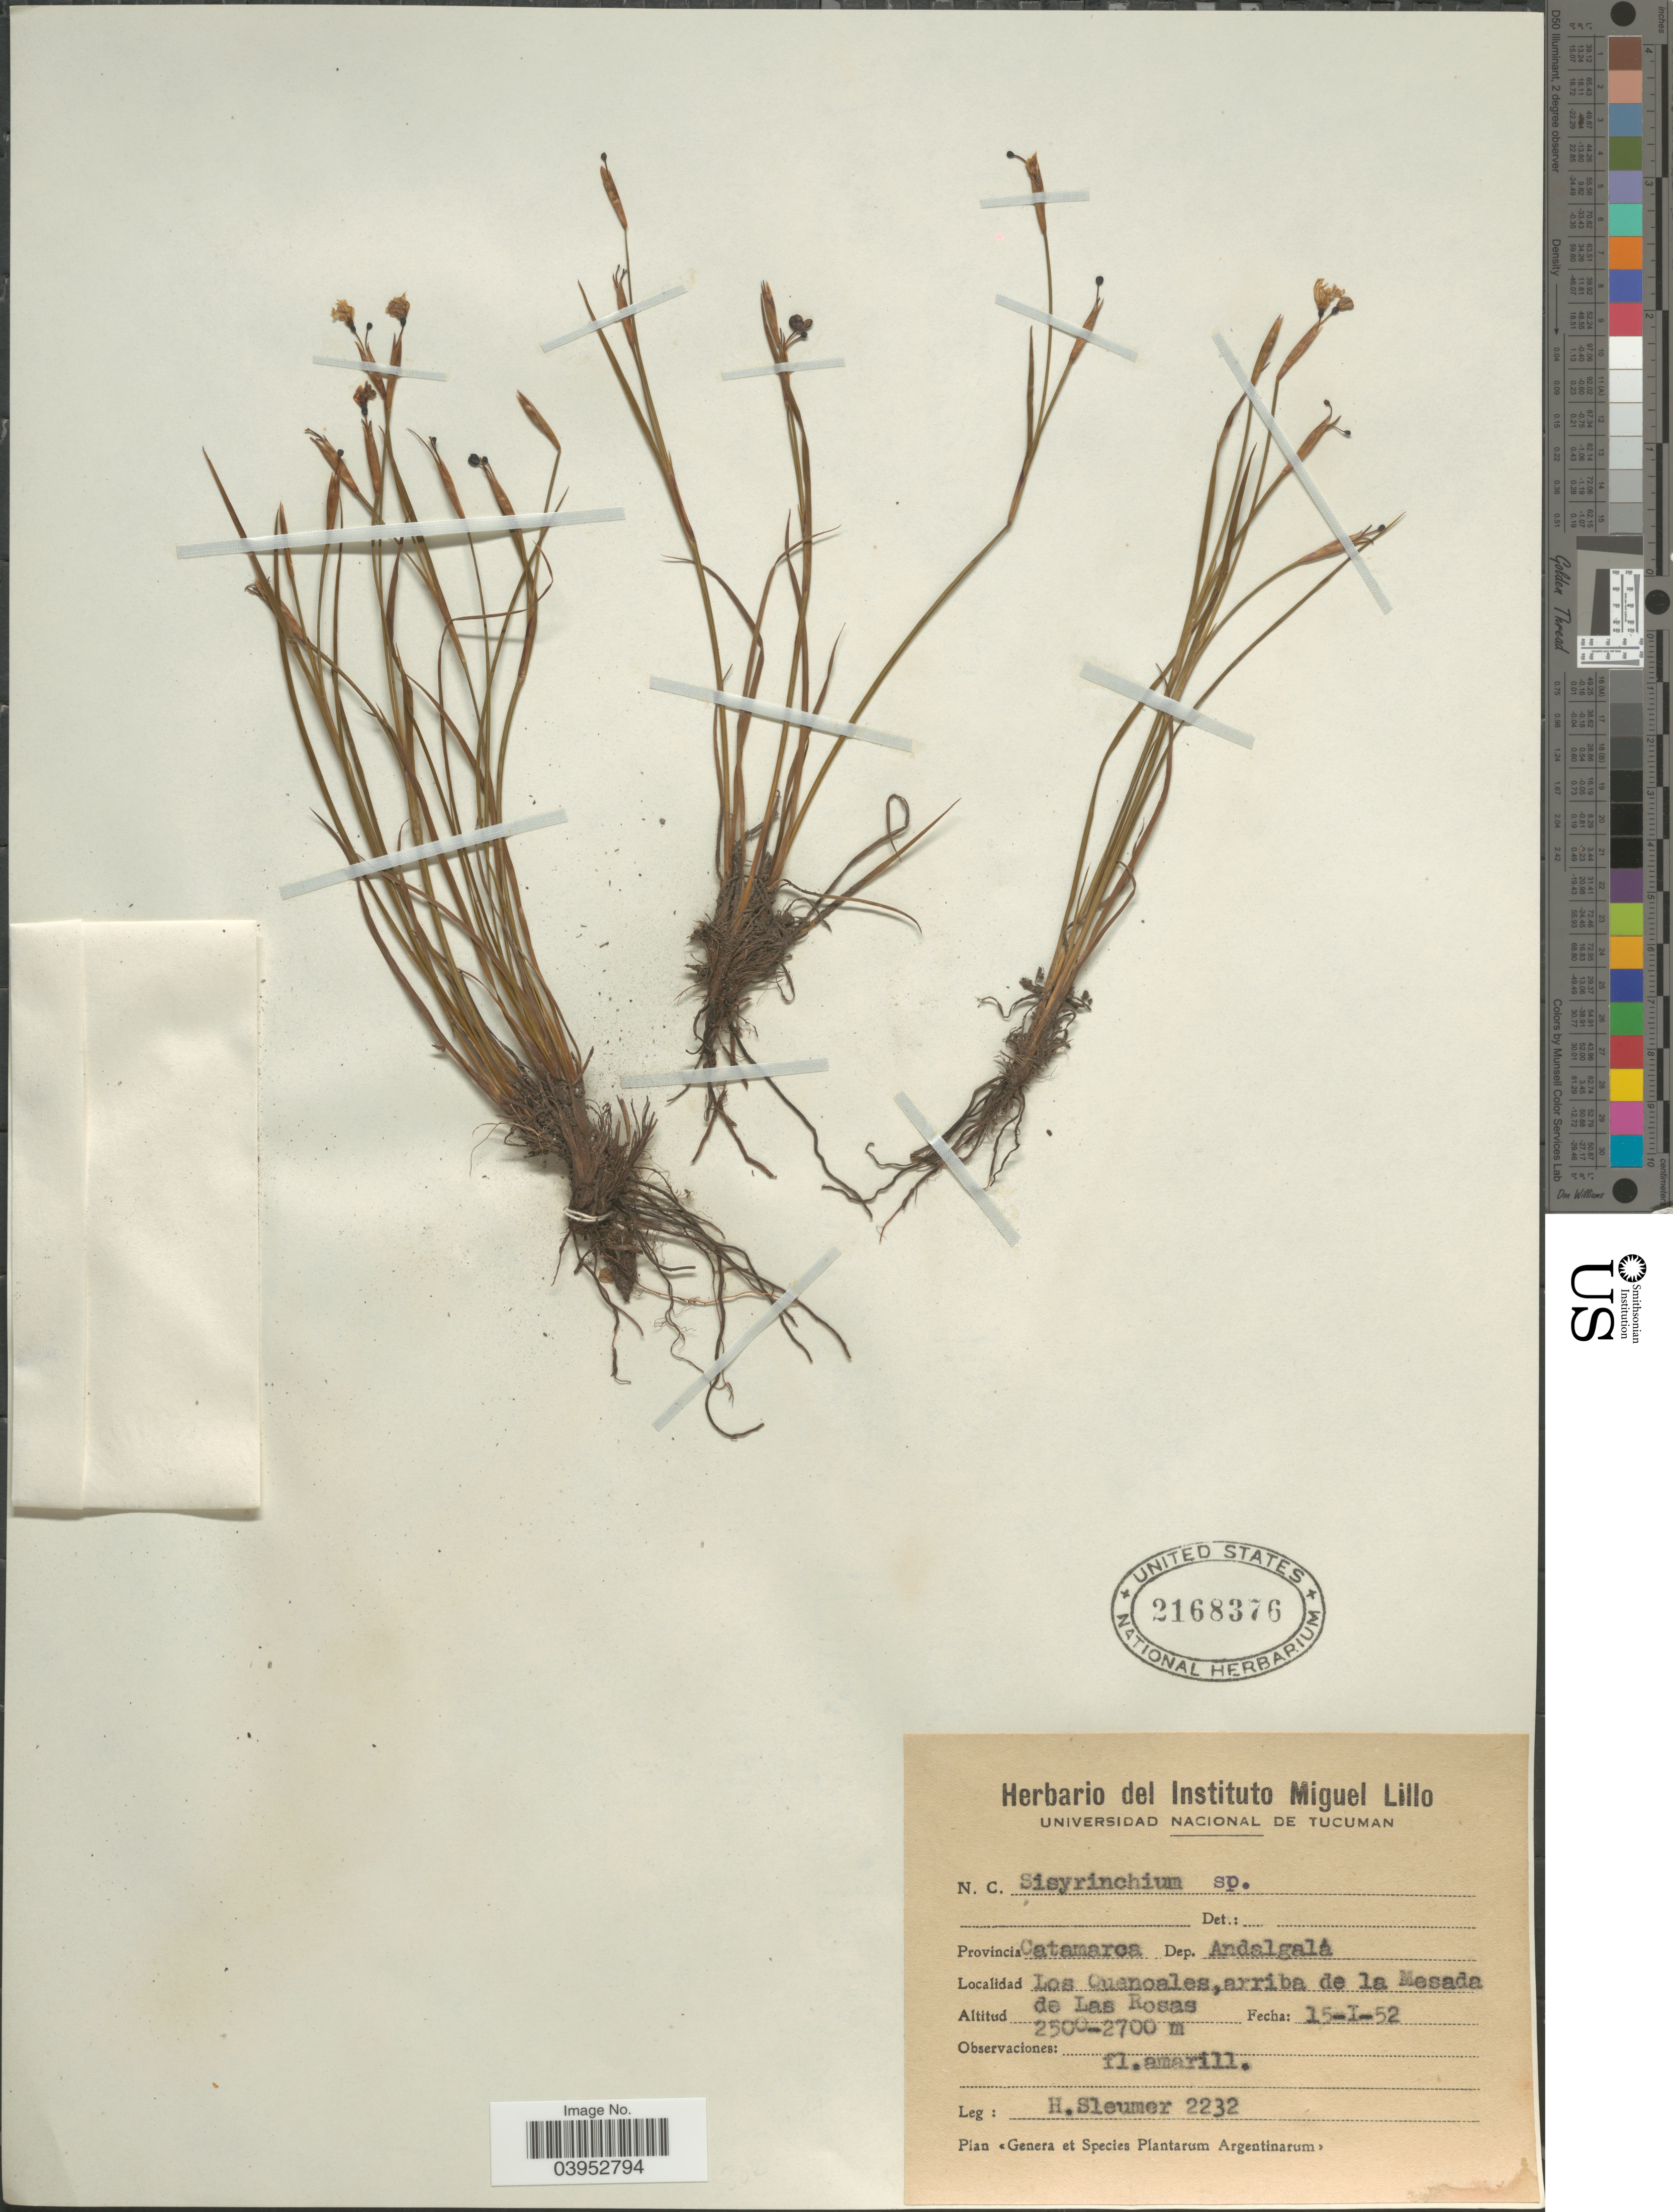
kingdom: Plantae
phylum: Tracheophyta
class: Liliopsida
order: Asparagales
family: Iridaceae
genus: Sisyrinchium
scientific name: Sisyrinchium sp.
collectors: H. O. Sleumer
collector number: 2232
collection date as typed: Transcribed d/m/y: 15/1/52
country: Argentina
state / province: Catamarca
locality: Dep. Andalgalá. Los Quenoales, arriba de la Mesada de Las Rosas.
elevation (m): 2500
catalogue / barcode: US 2168376